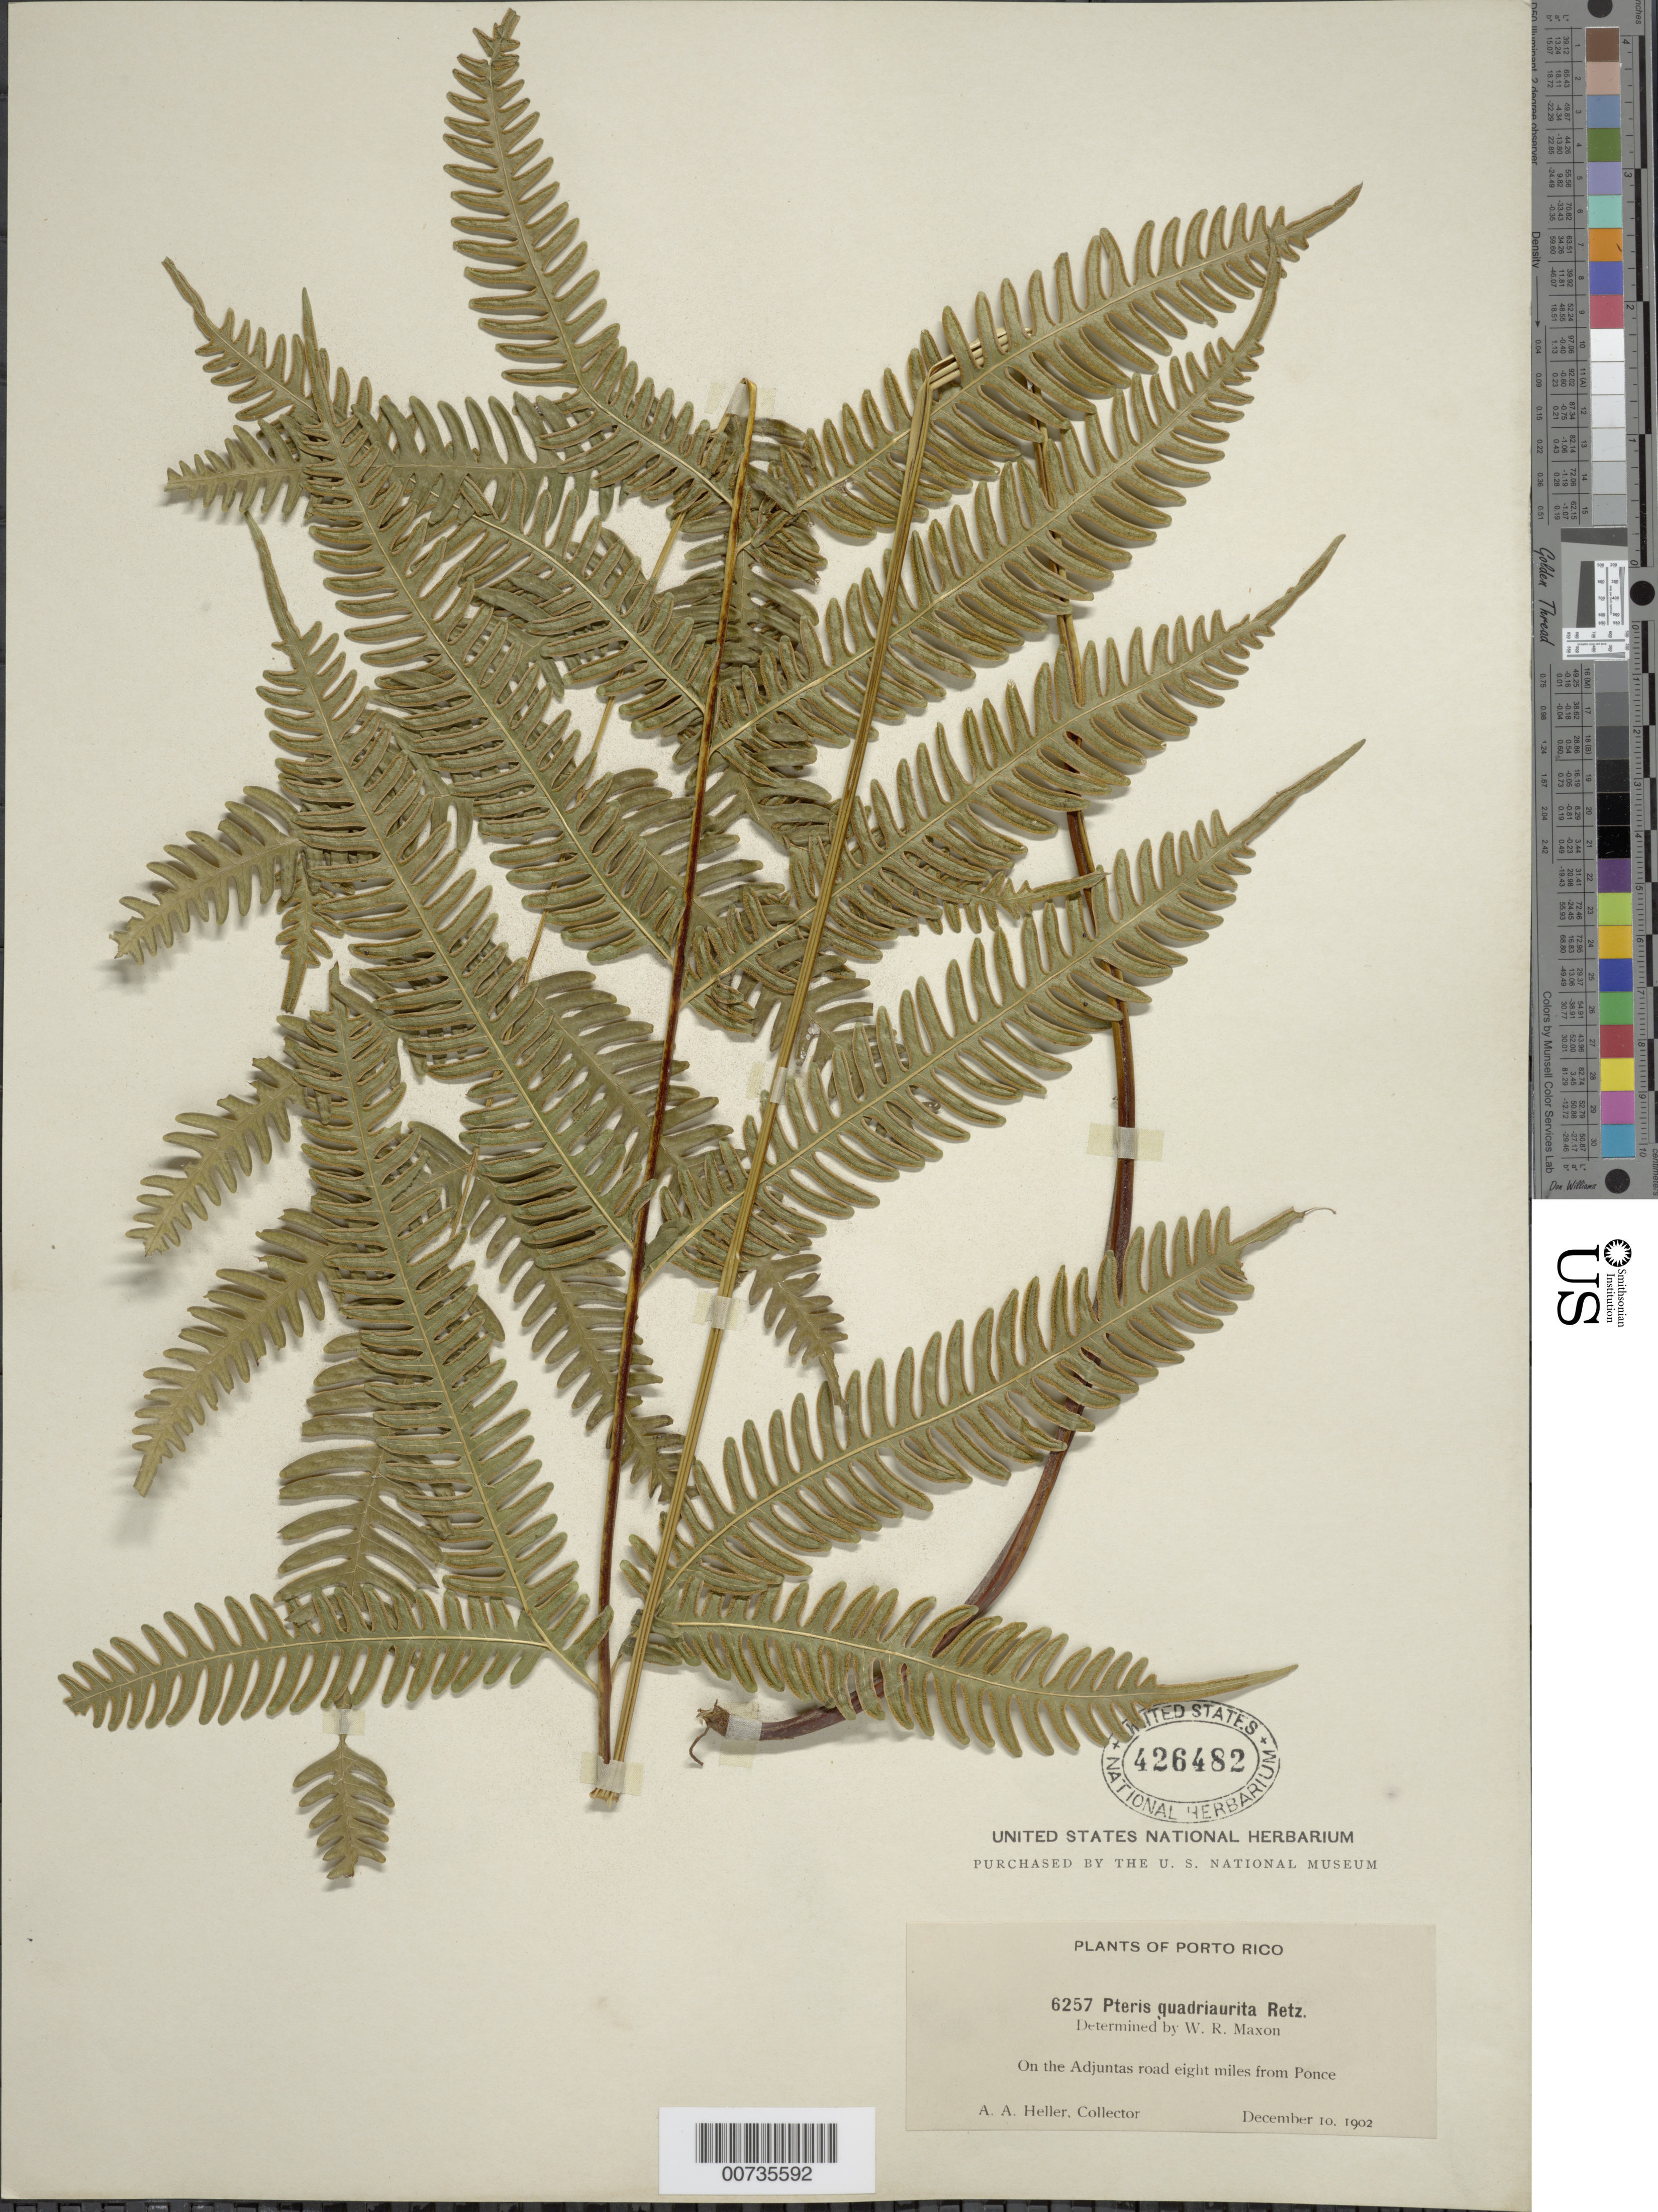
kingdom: Plantae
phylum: Tracheophyta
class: Polypodiopsida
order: Polypodiales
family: Pteridaceae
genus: Pteris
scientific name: Pteris quadriaurita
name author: Retz.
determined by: Maxon, W. R.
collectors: A. A. Heller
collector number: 6257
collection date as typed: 10 Dec 1902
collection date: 1902-12-10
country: Puerto Rico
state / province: Adjuntas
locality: Adjuntas Road, 8 mi from Ponce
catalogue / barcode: US 426482